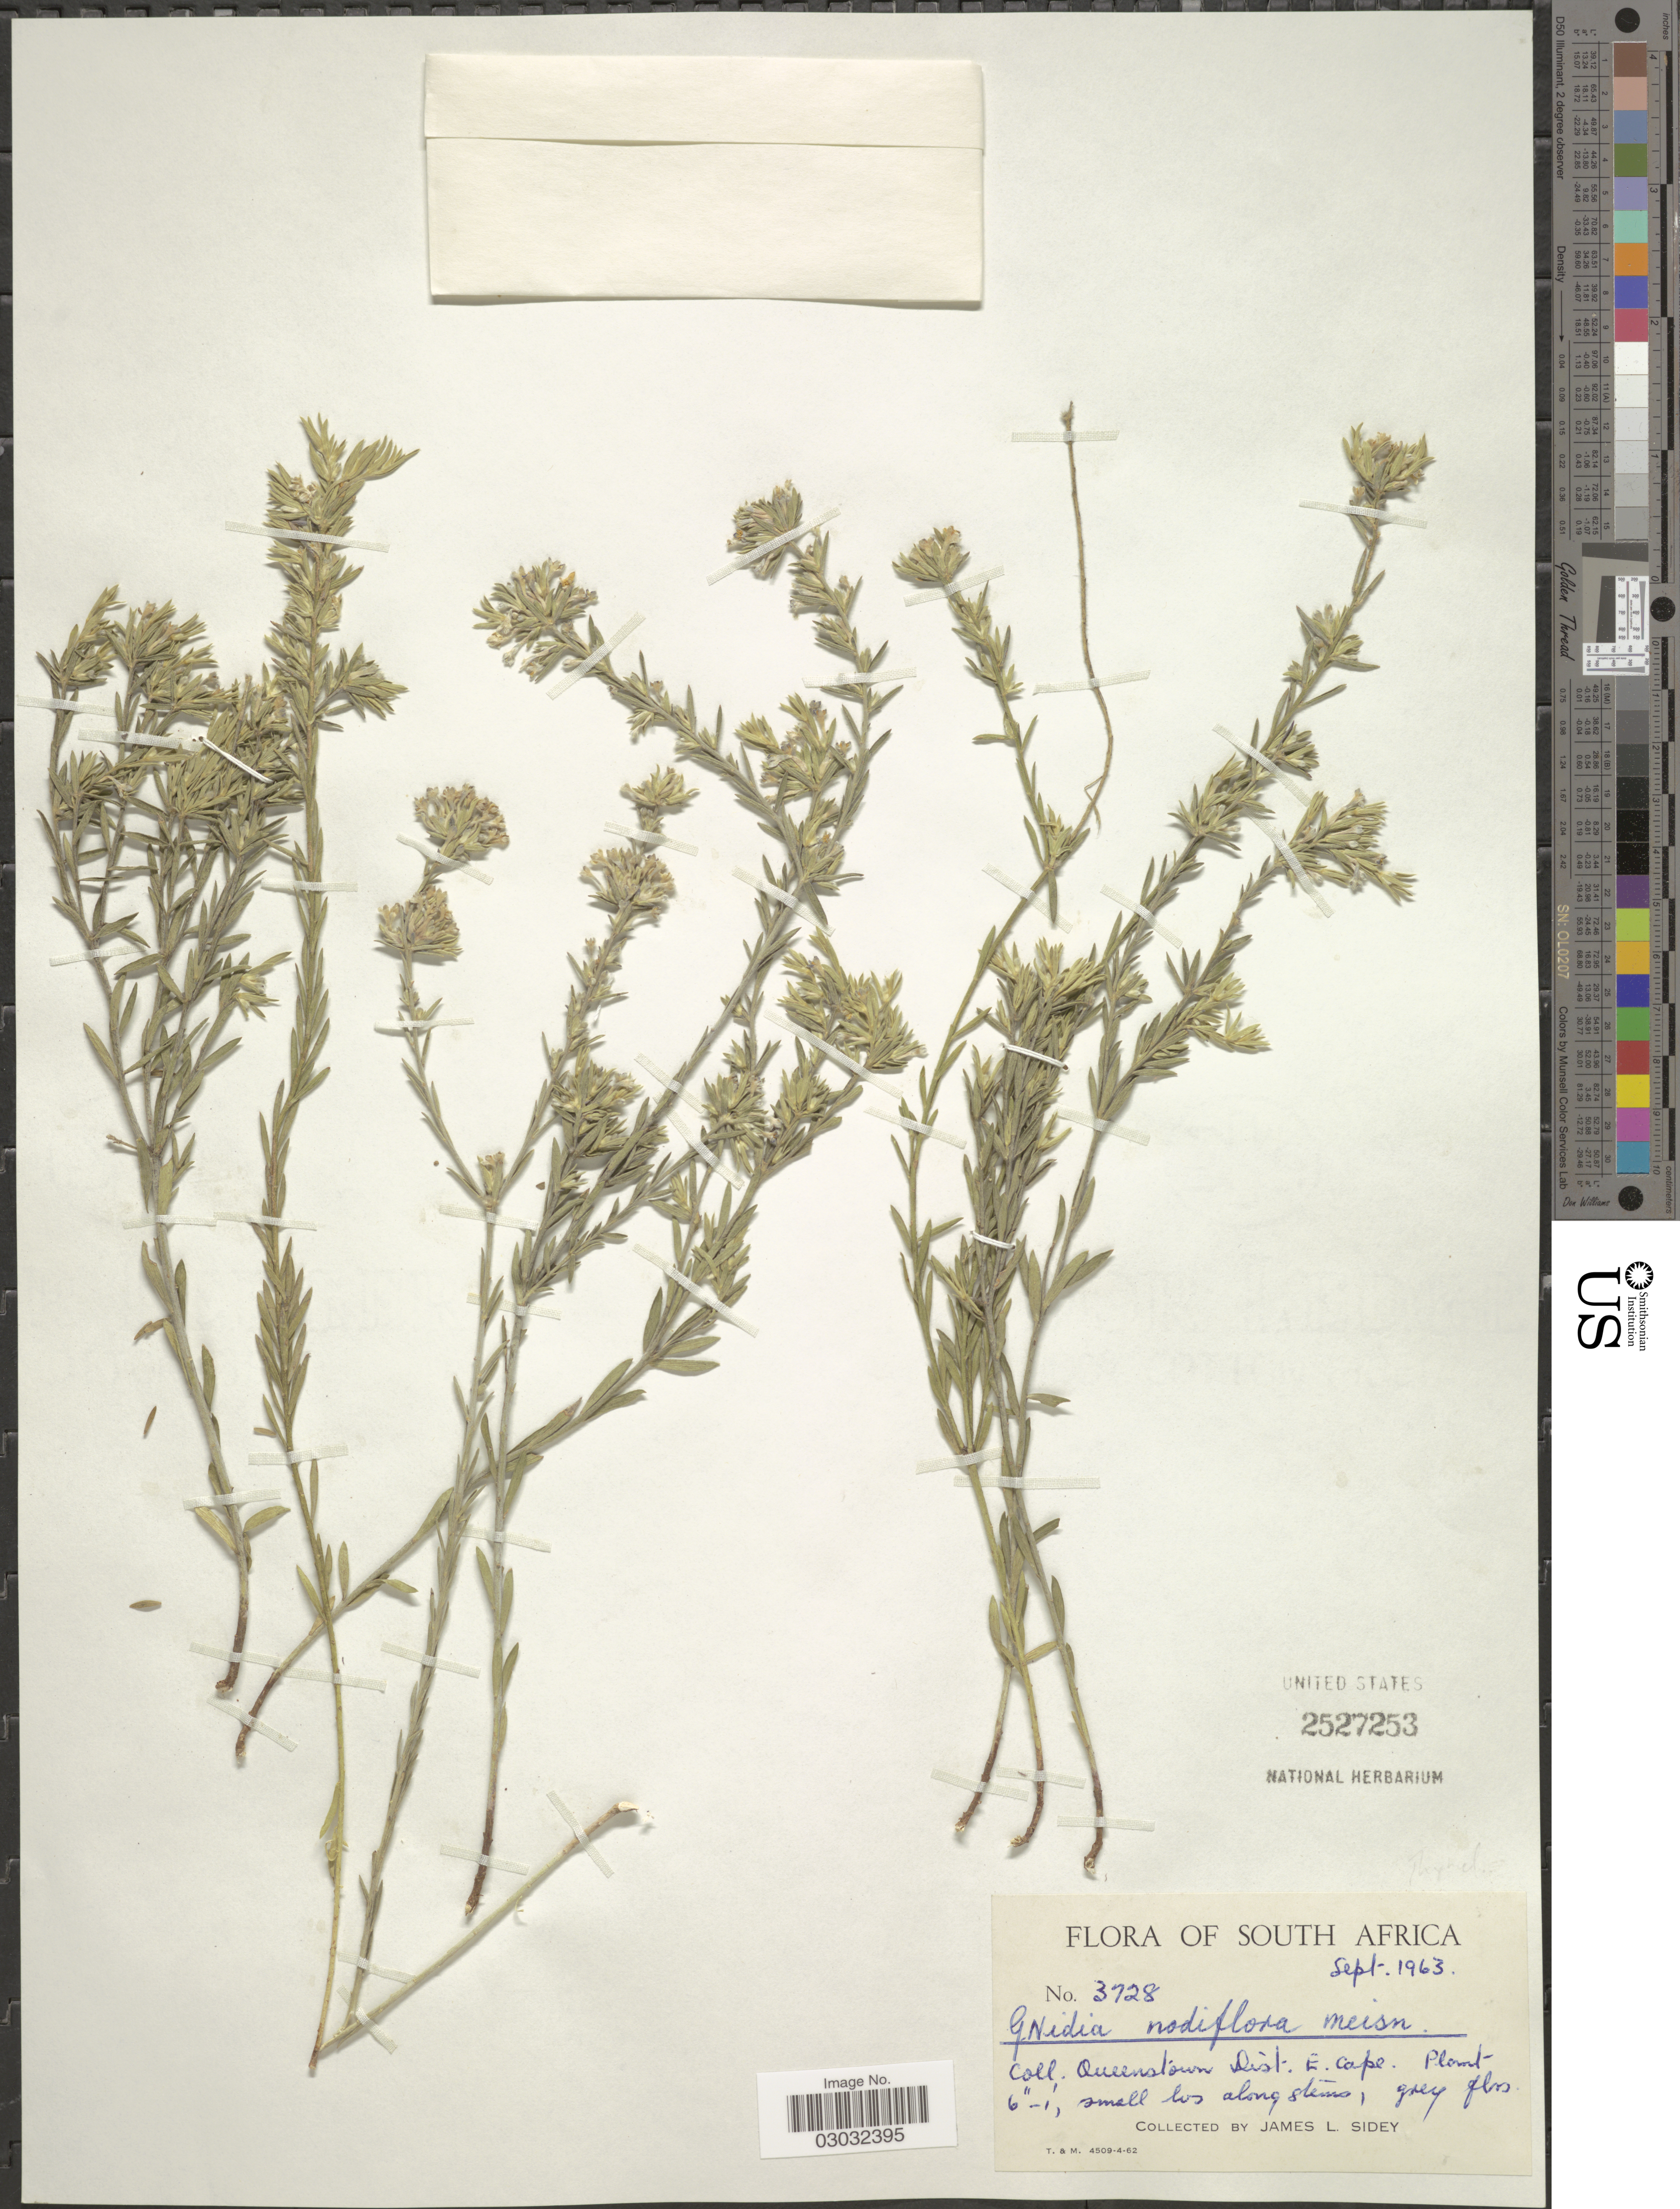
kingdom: Plantae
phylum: Tracheophyta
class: Magnoliopsida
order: Malvales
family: Thymelaeaceae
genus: Gnidia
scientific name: Gnidia nodiflora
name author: Meisn.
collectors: J. L. Sidey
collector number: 3728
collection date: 1963-09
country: South Africa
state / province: Eastern Cape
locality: Queenstown Dist. E. Cape.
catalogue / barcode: US 2527253